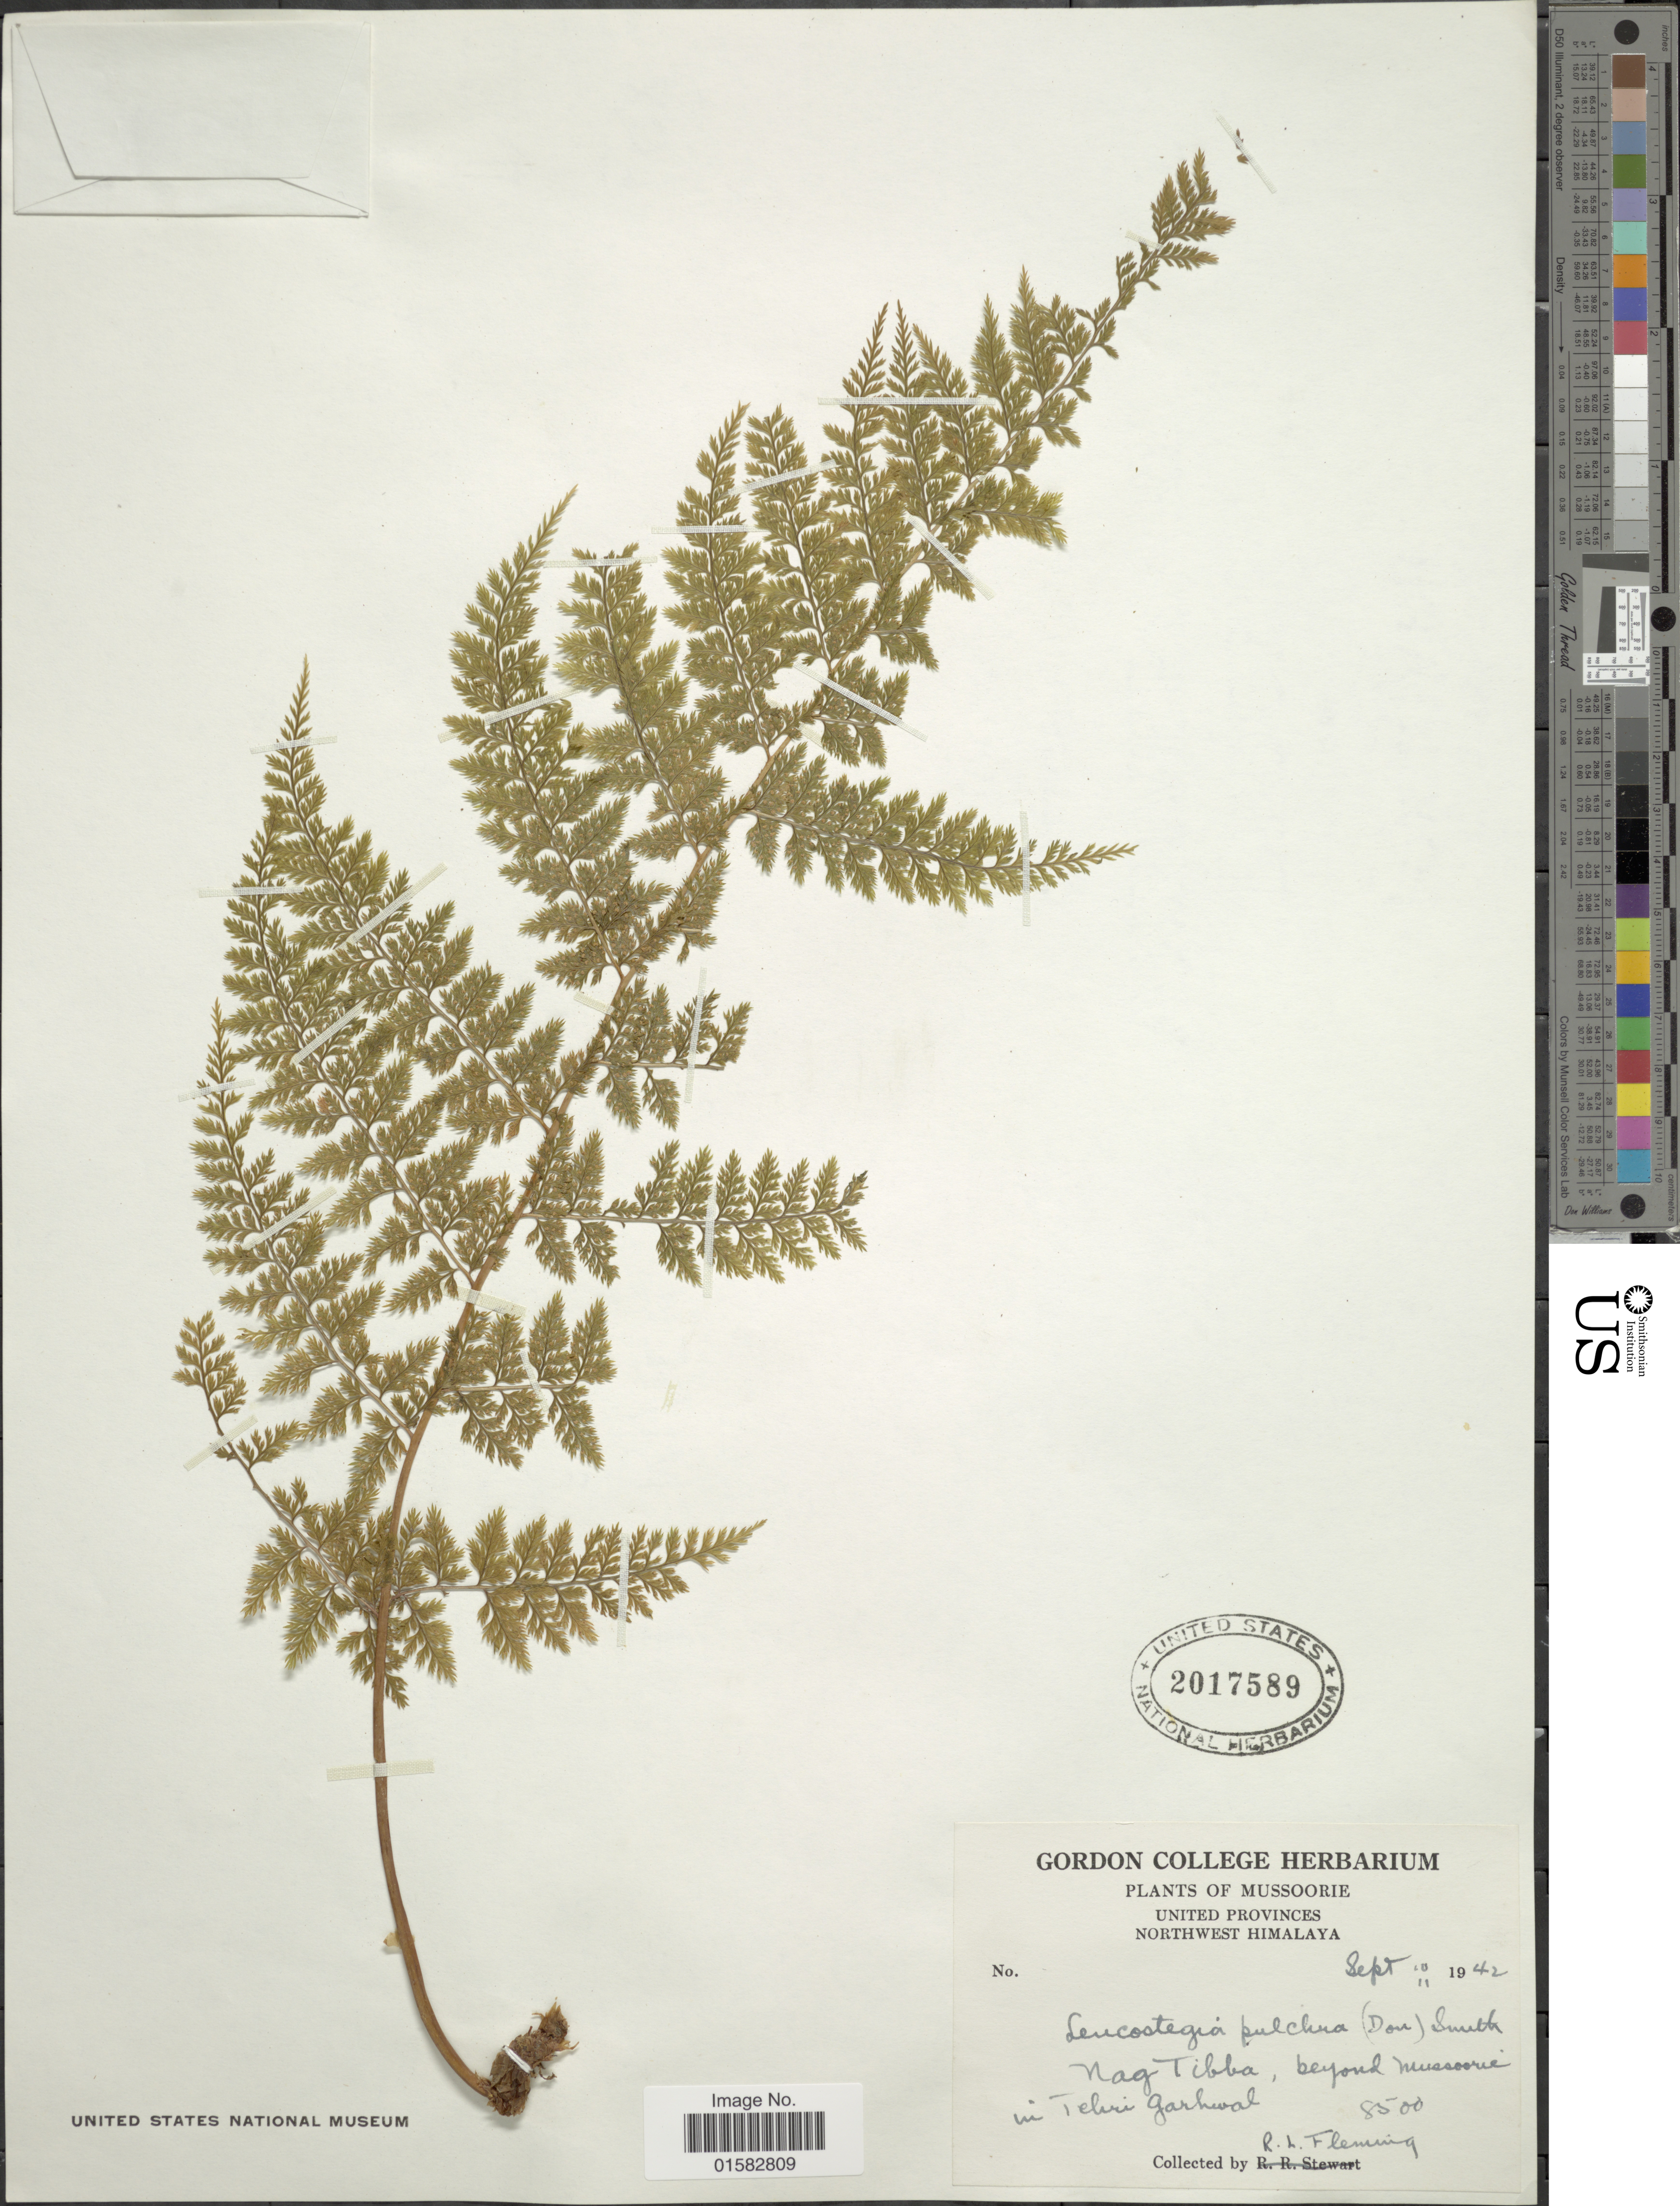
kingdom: Plantae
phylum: Tracheophyta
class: Polypodiopsida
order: Polypodiales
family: Davalliaceae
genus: Davallia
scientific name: Davallia pulchra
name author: D. Don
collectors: R. Fleming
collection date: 1942-09-10/1942-09-11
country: India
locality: Mussoorie, United Provinces, Northwest Himalaya, Nag Tibba, beyond Mussoorie in Tehri Garhwal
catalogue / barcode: US 2017589